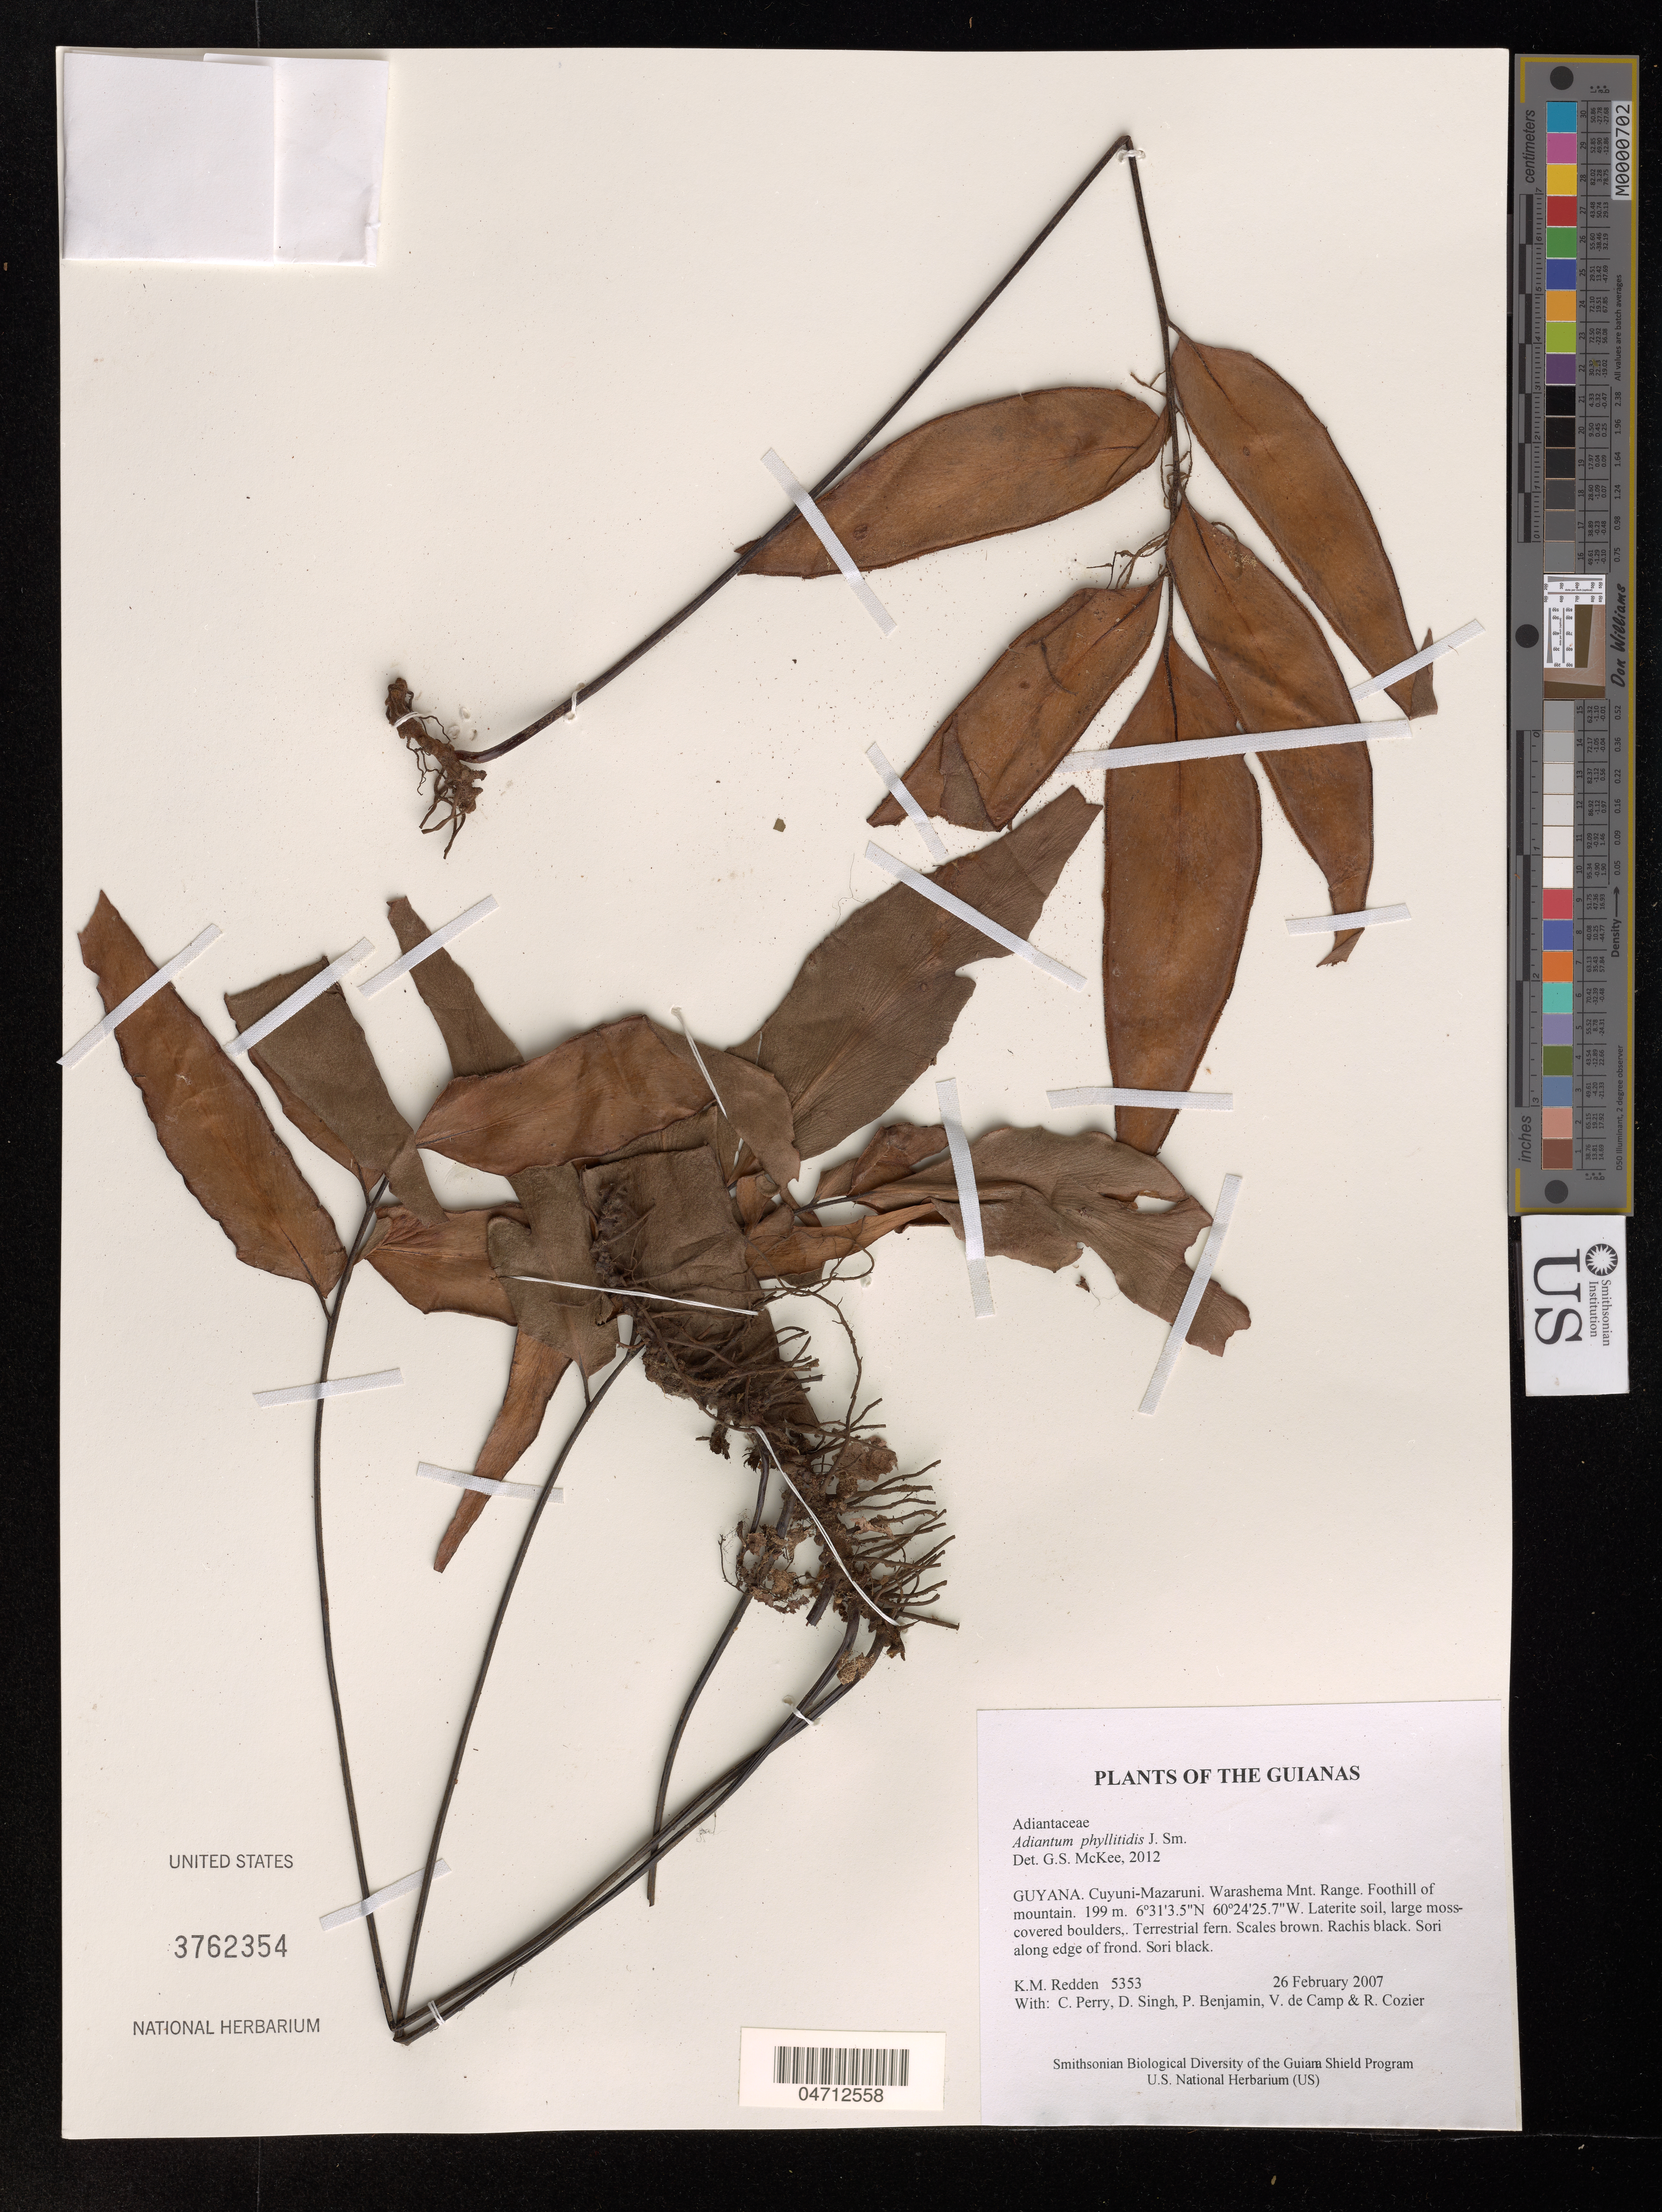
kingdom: Plantae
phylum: Tracheophyta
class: Polypodiopsida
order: Polypodiales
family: Pteridaceae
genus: Adiantum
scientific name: Adiantum phyllitidis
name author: J. Sm.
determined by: McKee, G. S., (US), NMNH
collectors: K. M. Redden, C. Perry, D. Singh, P. Benjamin, V. De Camp & R. Cozier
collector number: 5353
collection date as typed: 26 February 2007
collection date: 2007-02-26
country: Guyana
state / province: Cuyuni-Mazaruni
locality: Warashema Mnt. Range. Foothill of mountain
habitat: Laterite soil, large moss-covered boulders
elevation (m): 199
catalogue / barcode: US 3762354